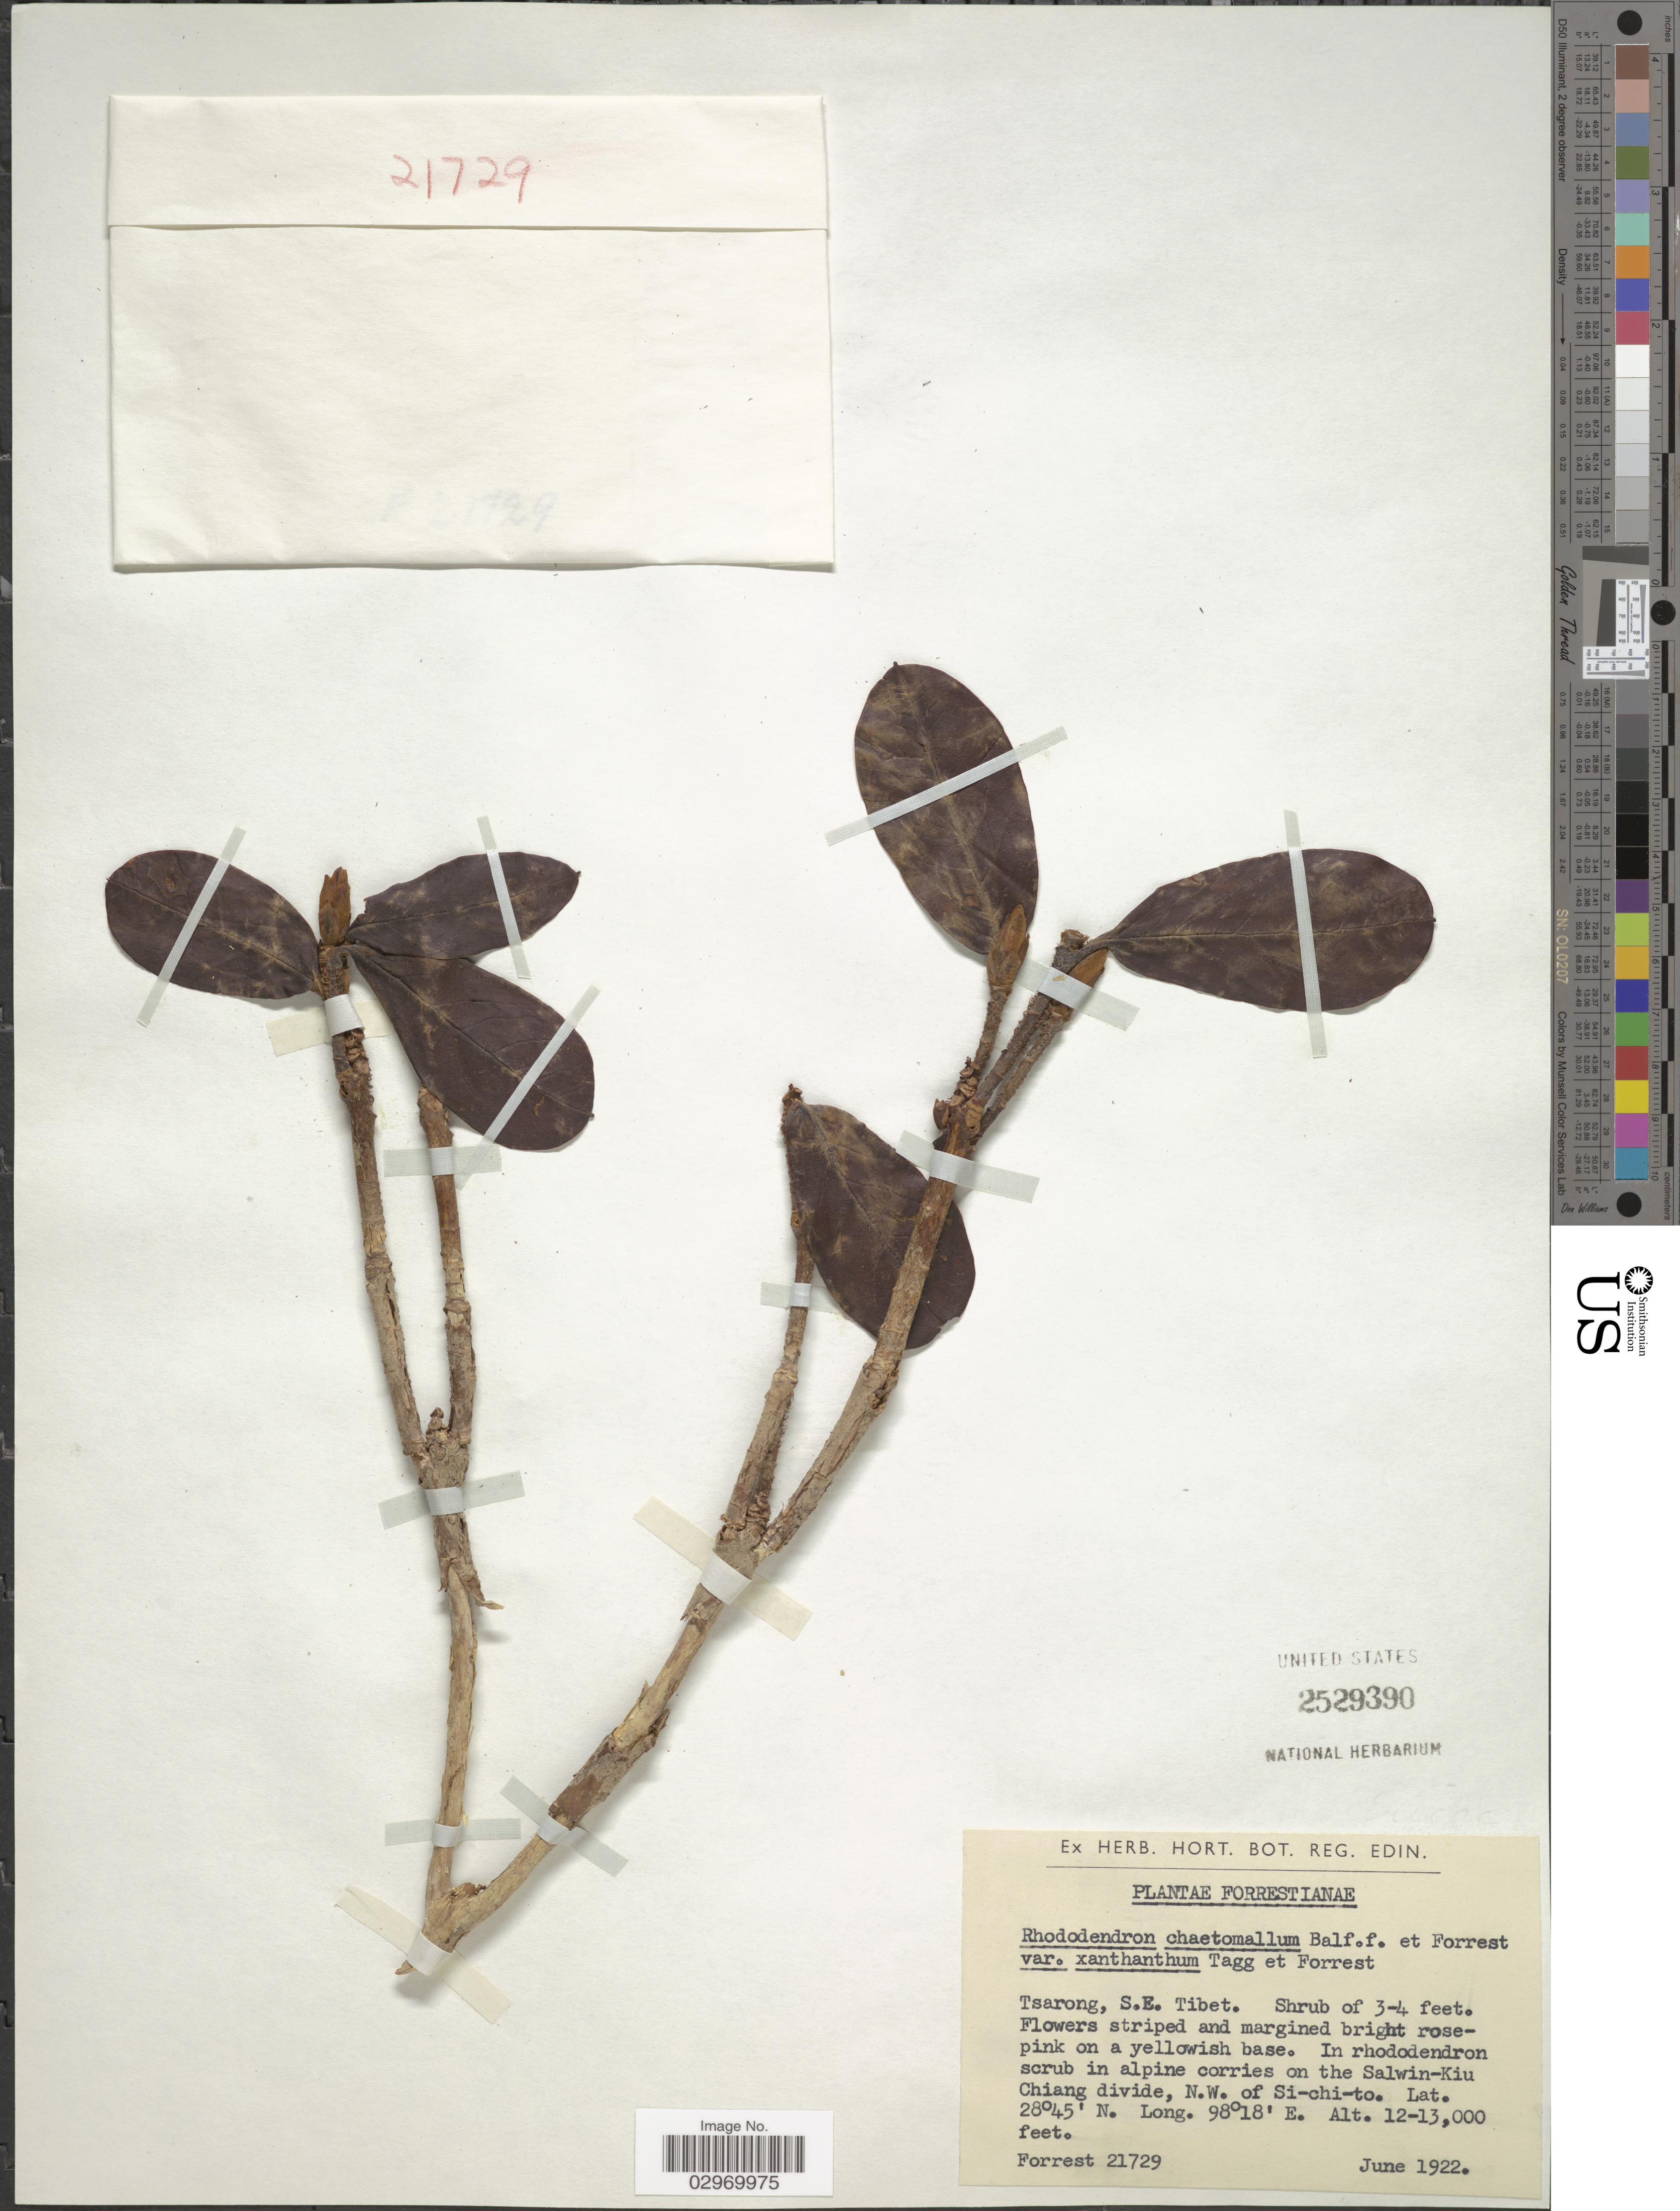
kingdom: Plantae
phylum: Tracheophyta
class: Magnoliopsida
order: Ericales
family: Ericaceae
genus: Rhododendron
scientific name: Rhododendron chaetomallum var. xanthanthum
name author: Tagg & Forrest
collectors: -. Forrest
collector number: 21729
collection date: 1922-06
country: China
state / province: Xizang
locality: Tsarong, S.E. Tibet, in rhododendron scrub in alpine corries on the Salwin-Kiu Chiang divide, N.W. of Si-chi-to.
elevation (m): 3658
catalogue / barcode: US 2529390